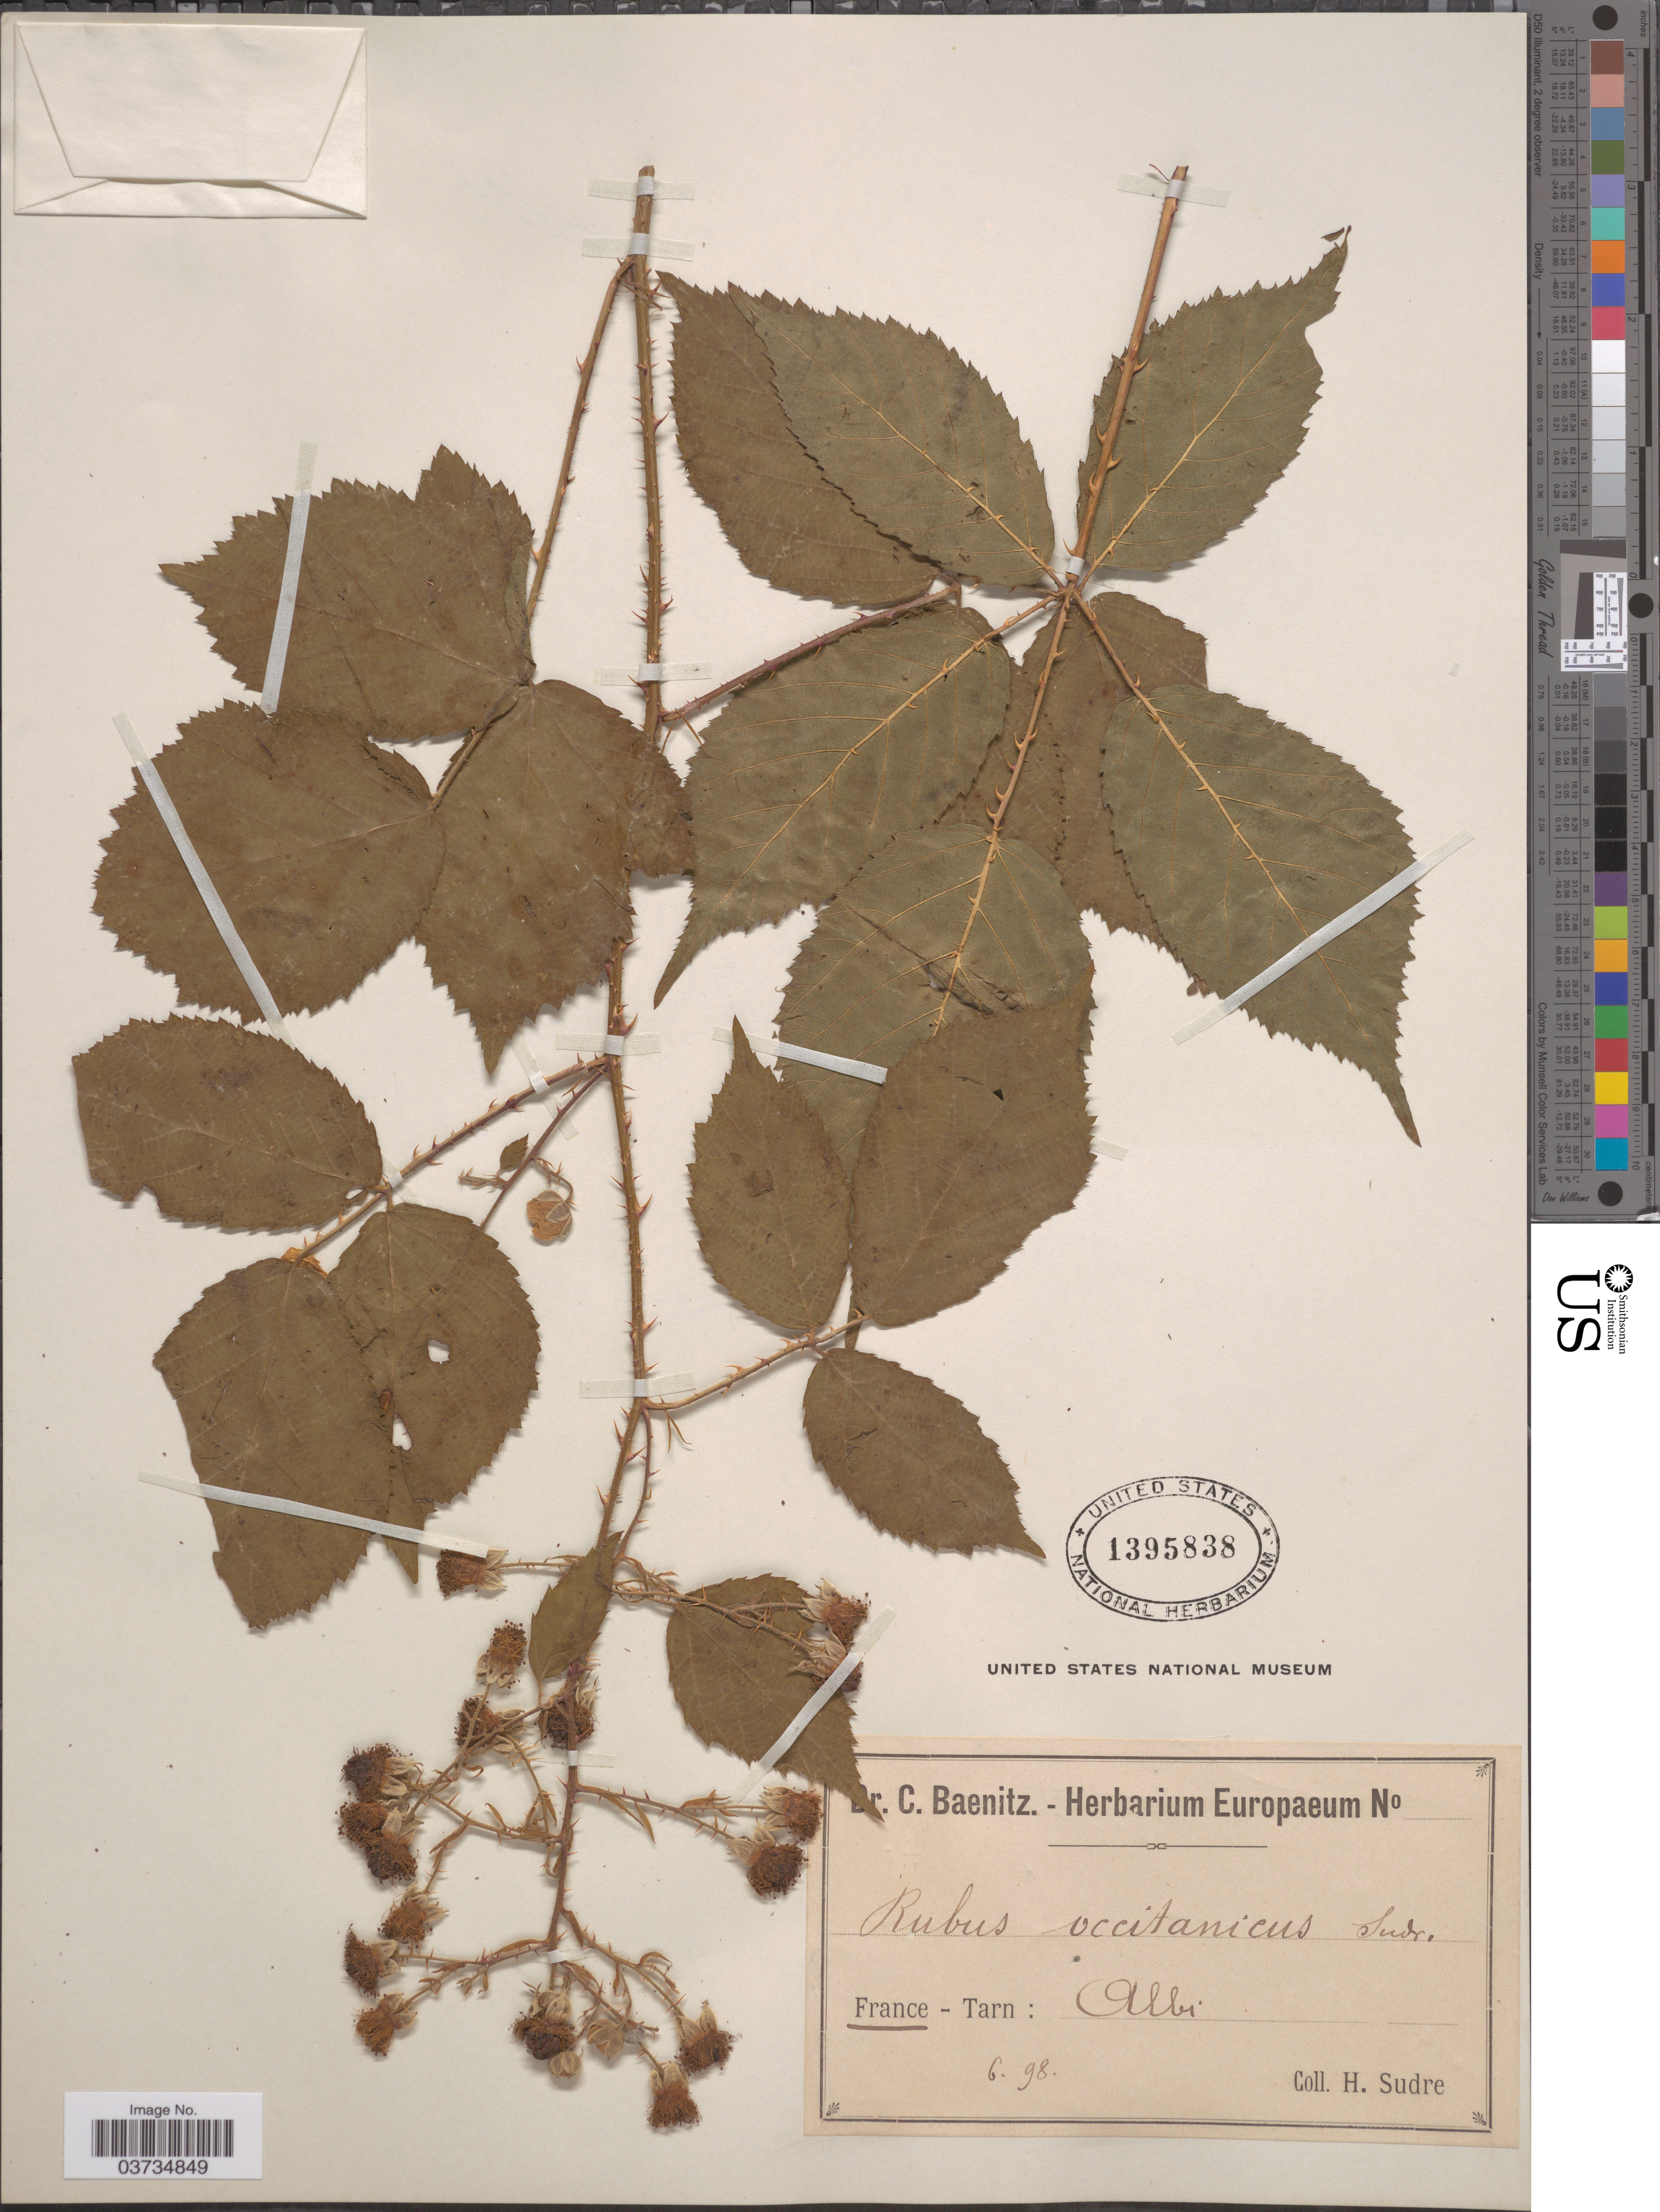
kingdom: Plantae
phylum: Tracheophyta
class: Magnoliopsida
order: Rosales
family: Rosaceae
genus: Rubus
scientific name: Rubus occitanicus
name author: Sudre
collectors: H. Sudre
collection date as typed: Transcribed d/m/y: /6/98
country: France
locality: Tarn: Albi.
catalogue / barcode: US 1395838